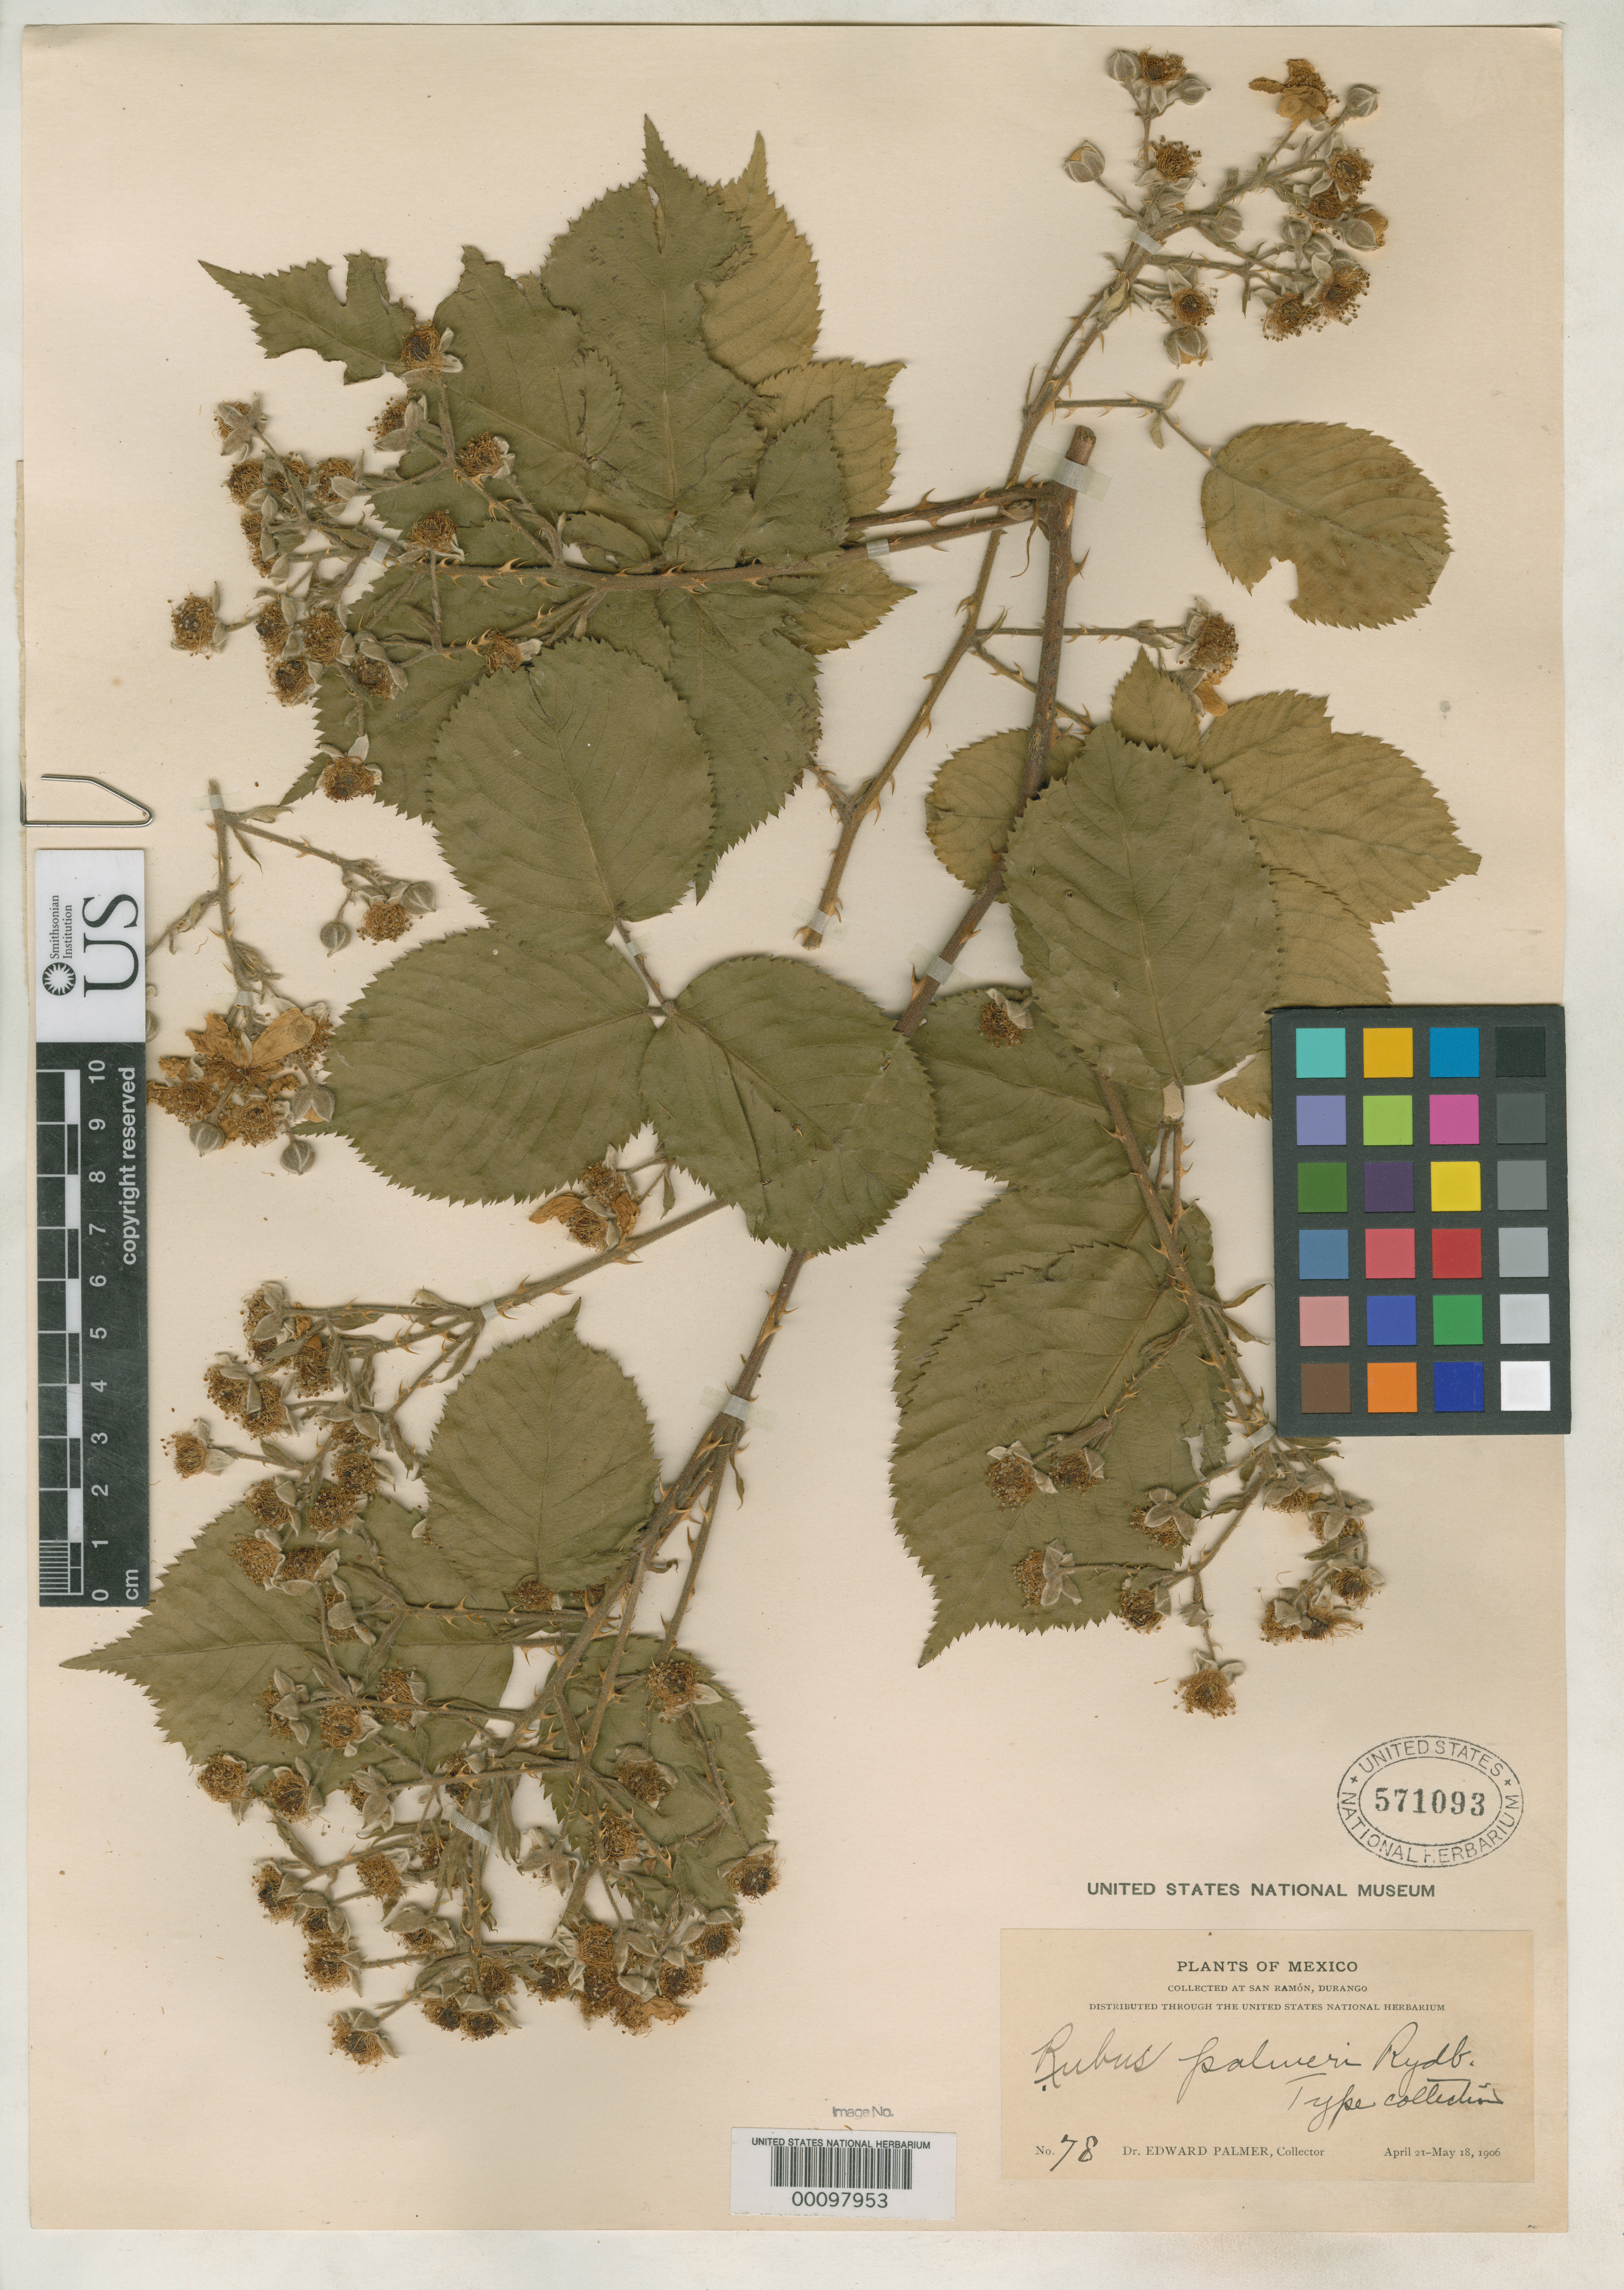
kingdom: Plantae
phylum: Tracheophyta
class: Magnoliopsida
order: Rosales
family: Rosaceae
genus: Rubus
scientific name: Rubus palmeri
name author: Rydb.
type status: Isotype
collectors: E. Palmer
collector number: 78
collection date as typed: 21 Apr 1906 to 18 May 1906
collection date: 1906-04-21/1906-05-18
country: Mexico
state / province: Durango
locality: San Ramon.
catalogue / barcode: US 571093